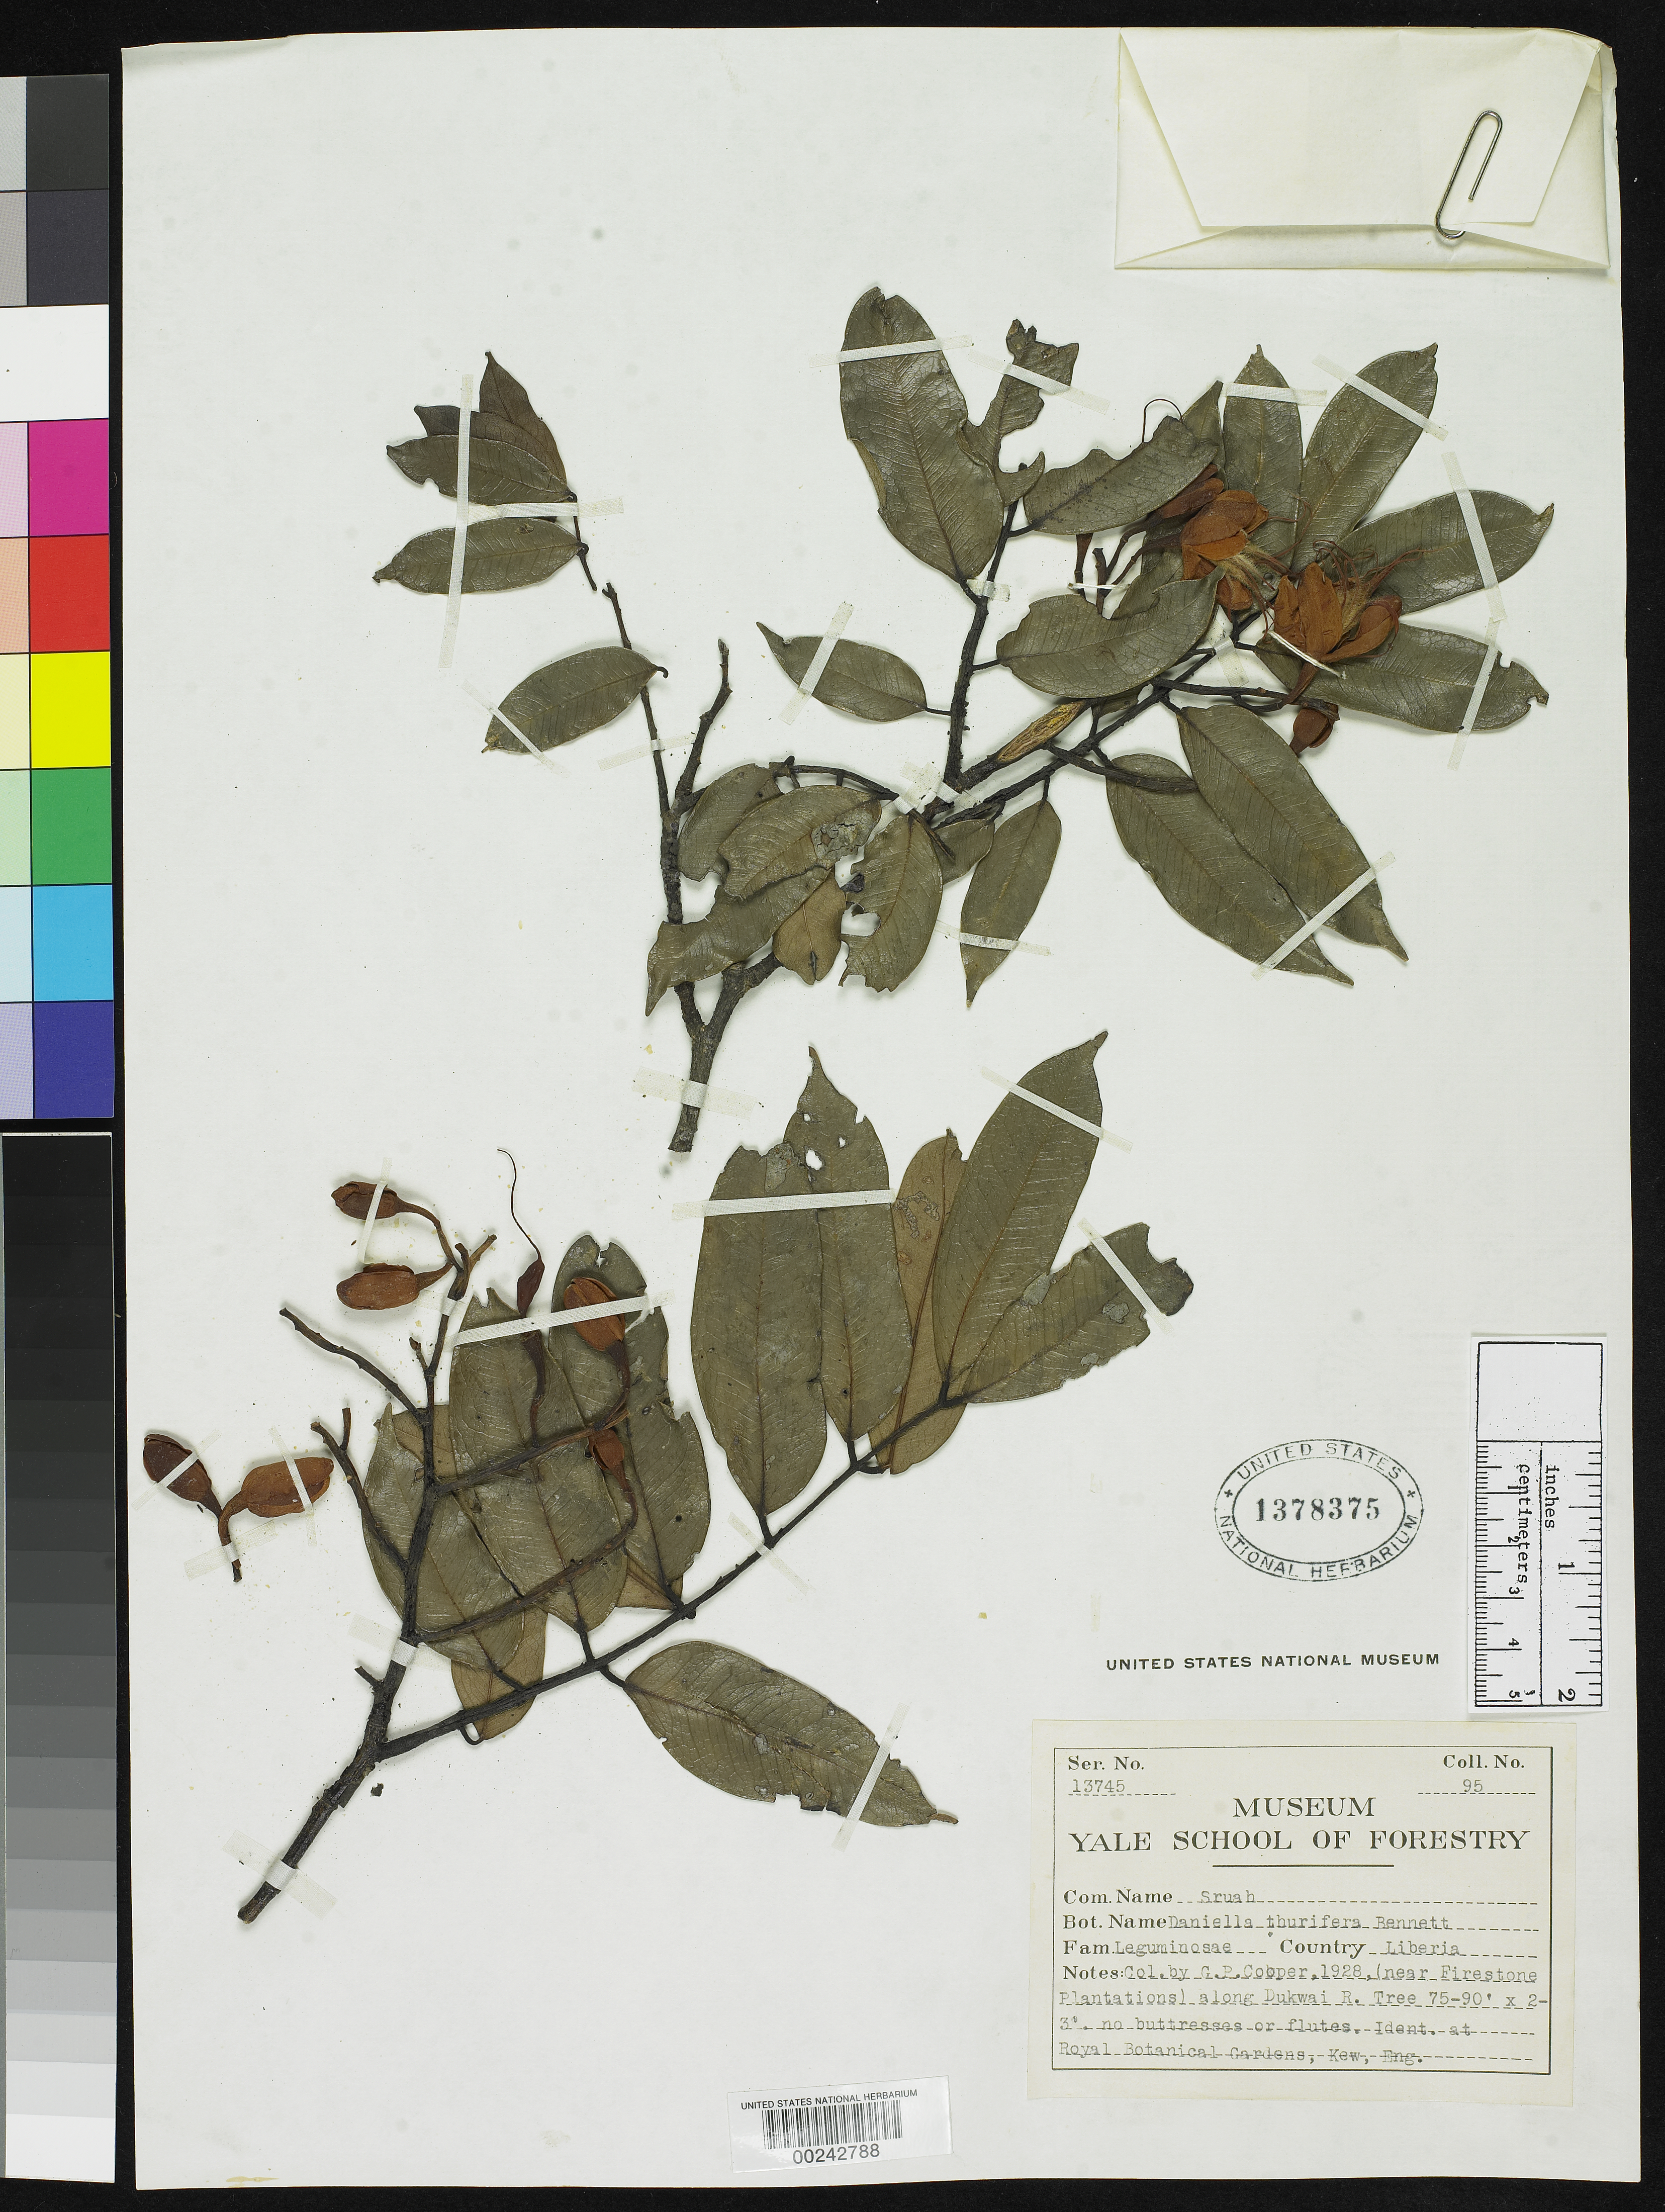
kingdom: Plantae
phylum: Tracheophyta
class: Magnoliopsida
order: Fabales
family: Fabaceae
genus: Daniellia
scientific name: Daniellia thurifera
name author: Benn.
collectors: G. Cooper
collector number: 95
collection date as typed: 1928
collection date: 1928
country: Liberia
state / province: Margibi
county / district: Firestone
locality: Near Firestone Plantations, along Dukwai River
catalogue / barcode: US 1378375